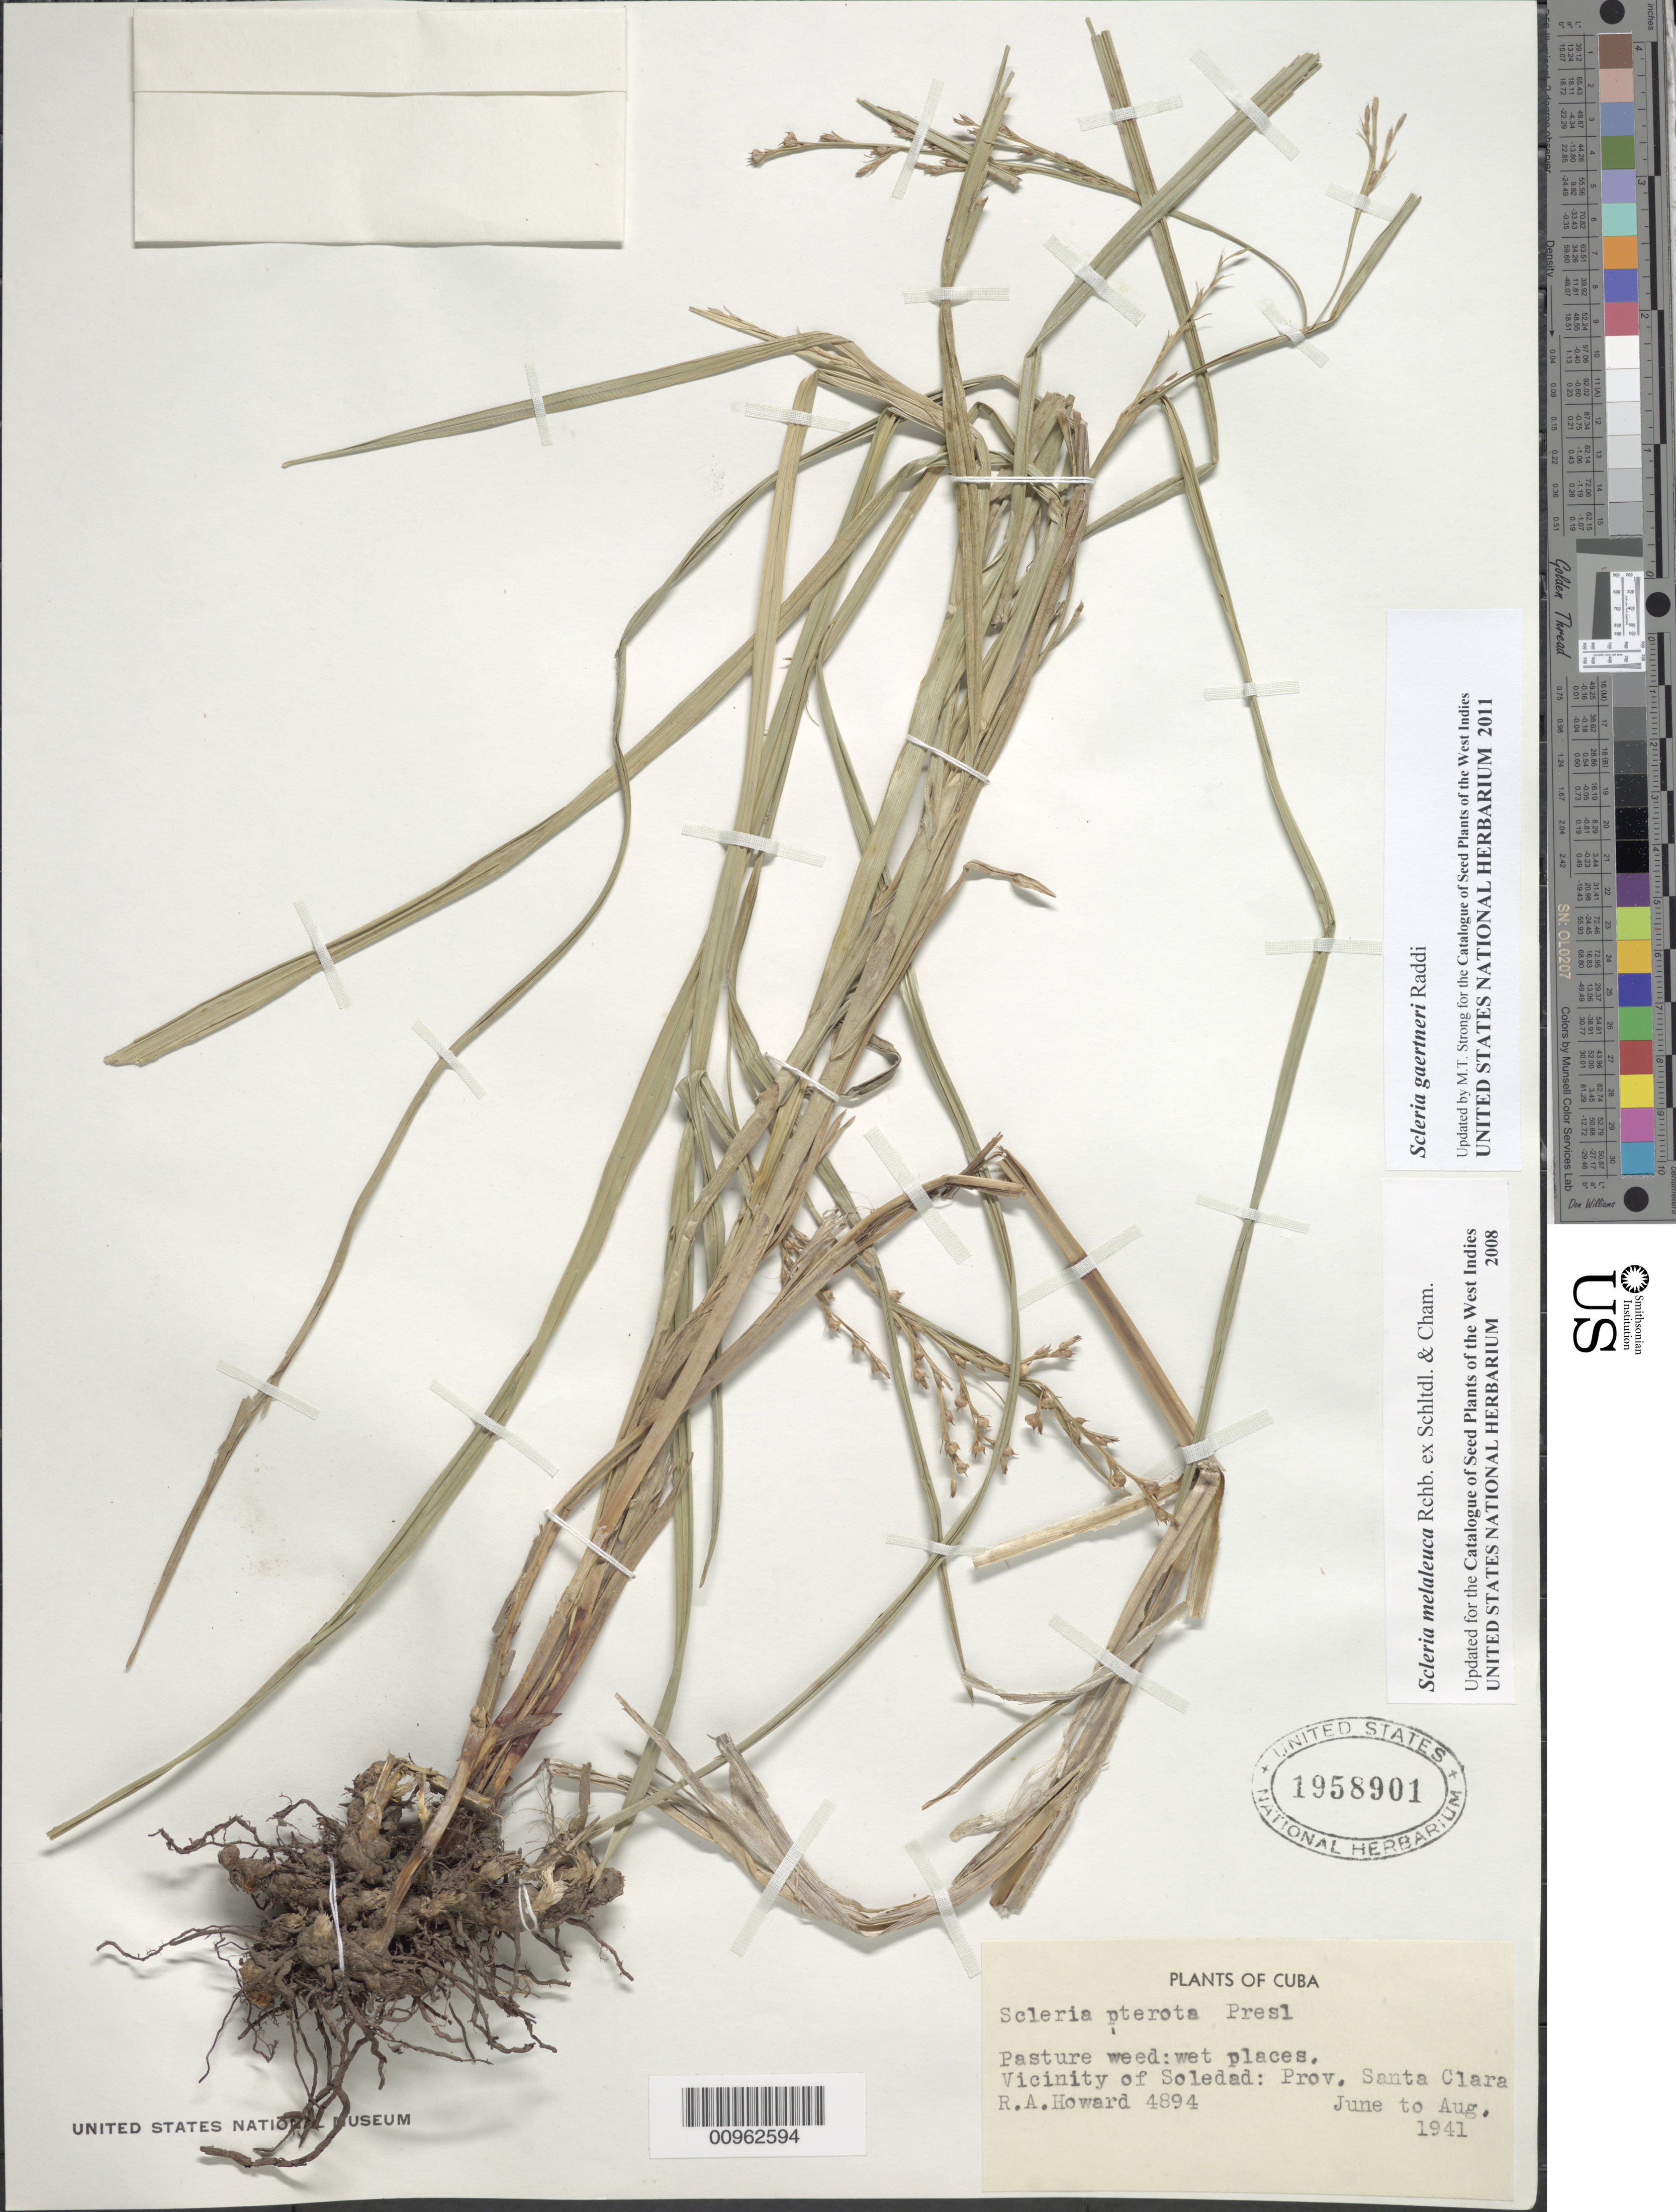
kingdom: Plantae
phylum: Tracheophyta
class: Liliopsida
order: Poales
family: Cyperaceae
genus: Scleria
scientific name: Scleria gaertneri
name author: Raddi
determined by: Strong, M. T., (US), Smithsonian Institution - National Museum of Natural History (UNITED STATES)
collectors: R. A. Howard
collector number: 4894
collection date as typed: Jun 1941 to -- Aug 1941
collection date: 1941-06/1941-08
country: Cuba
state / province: Cienfuegos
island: Cuba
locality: Vicinity of Soledad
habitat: Wet places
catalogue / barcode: US 1958901